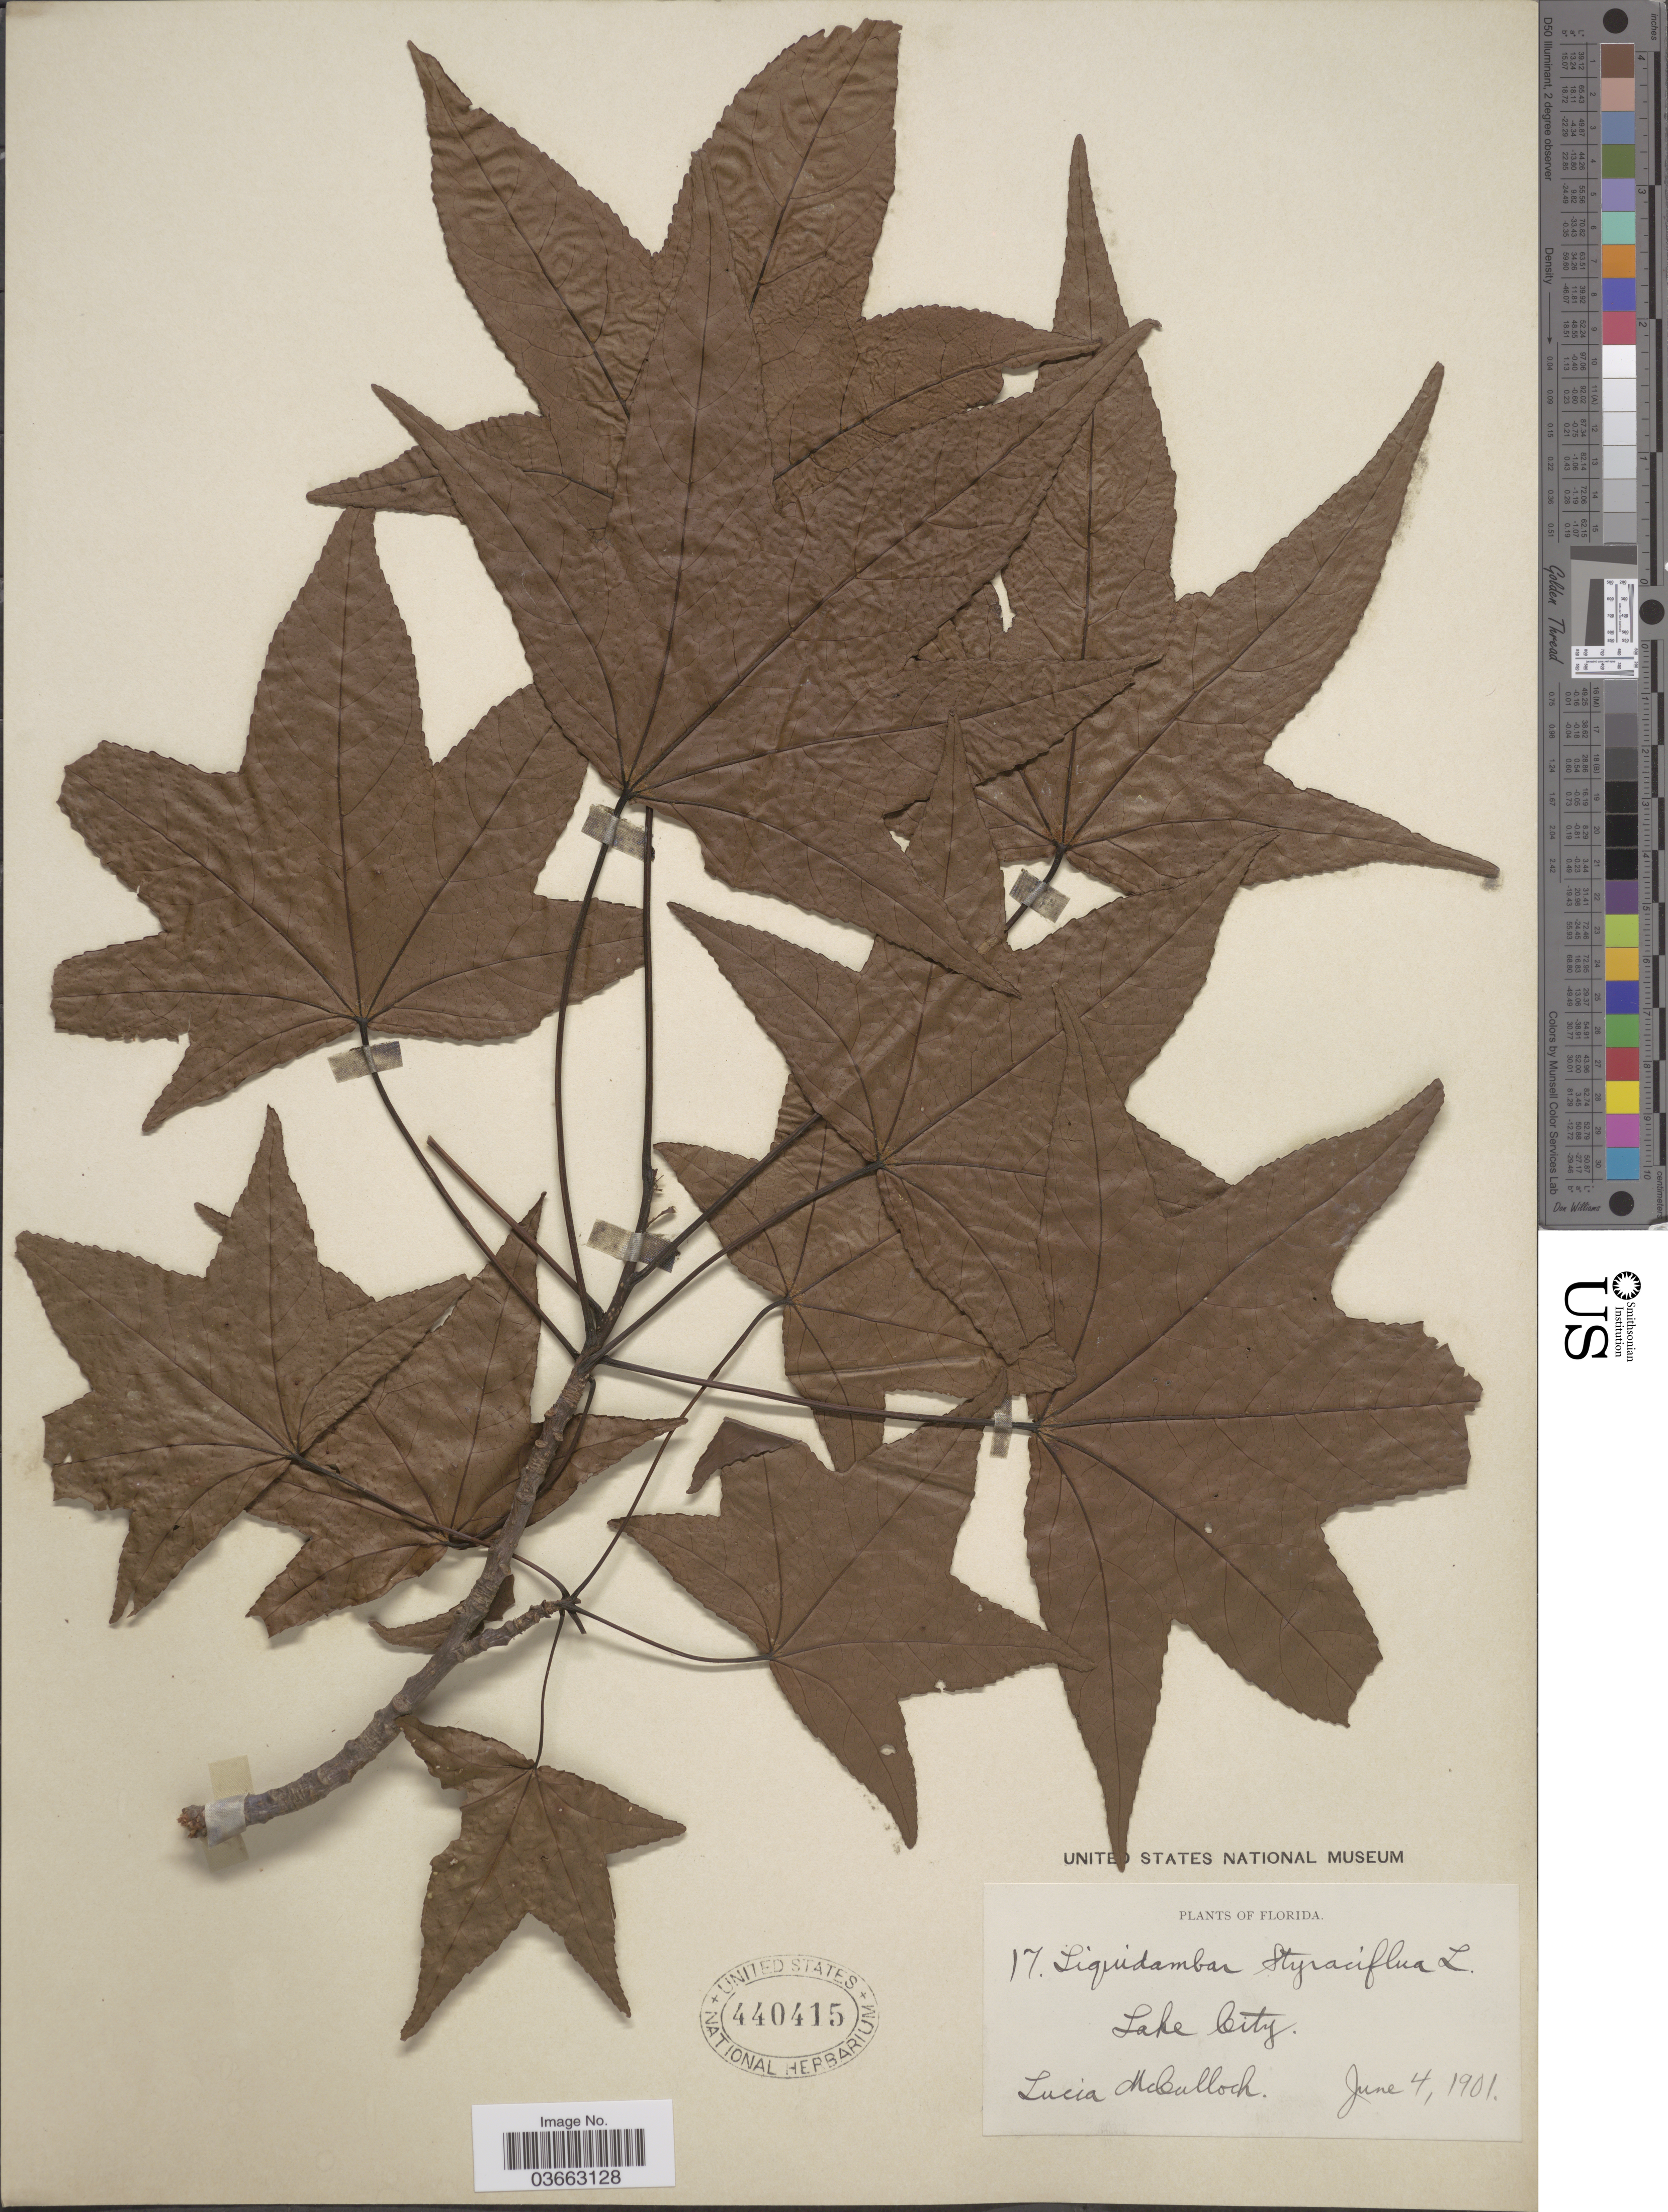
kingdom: Plantae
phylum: Tracheophyta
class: Magnoliopsida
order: Saxifragales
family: Altingiaceae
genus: Liquidambar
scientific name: Liquidambar styraciflua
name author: L.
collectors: L. McCulloch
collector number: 17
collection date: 1901-06-04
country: United States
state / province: Florida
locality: Lake City.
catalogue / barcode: US 440415